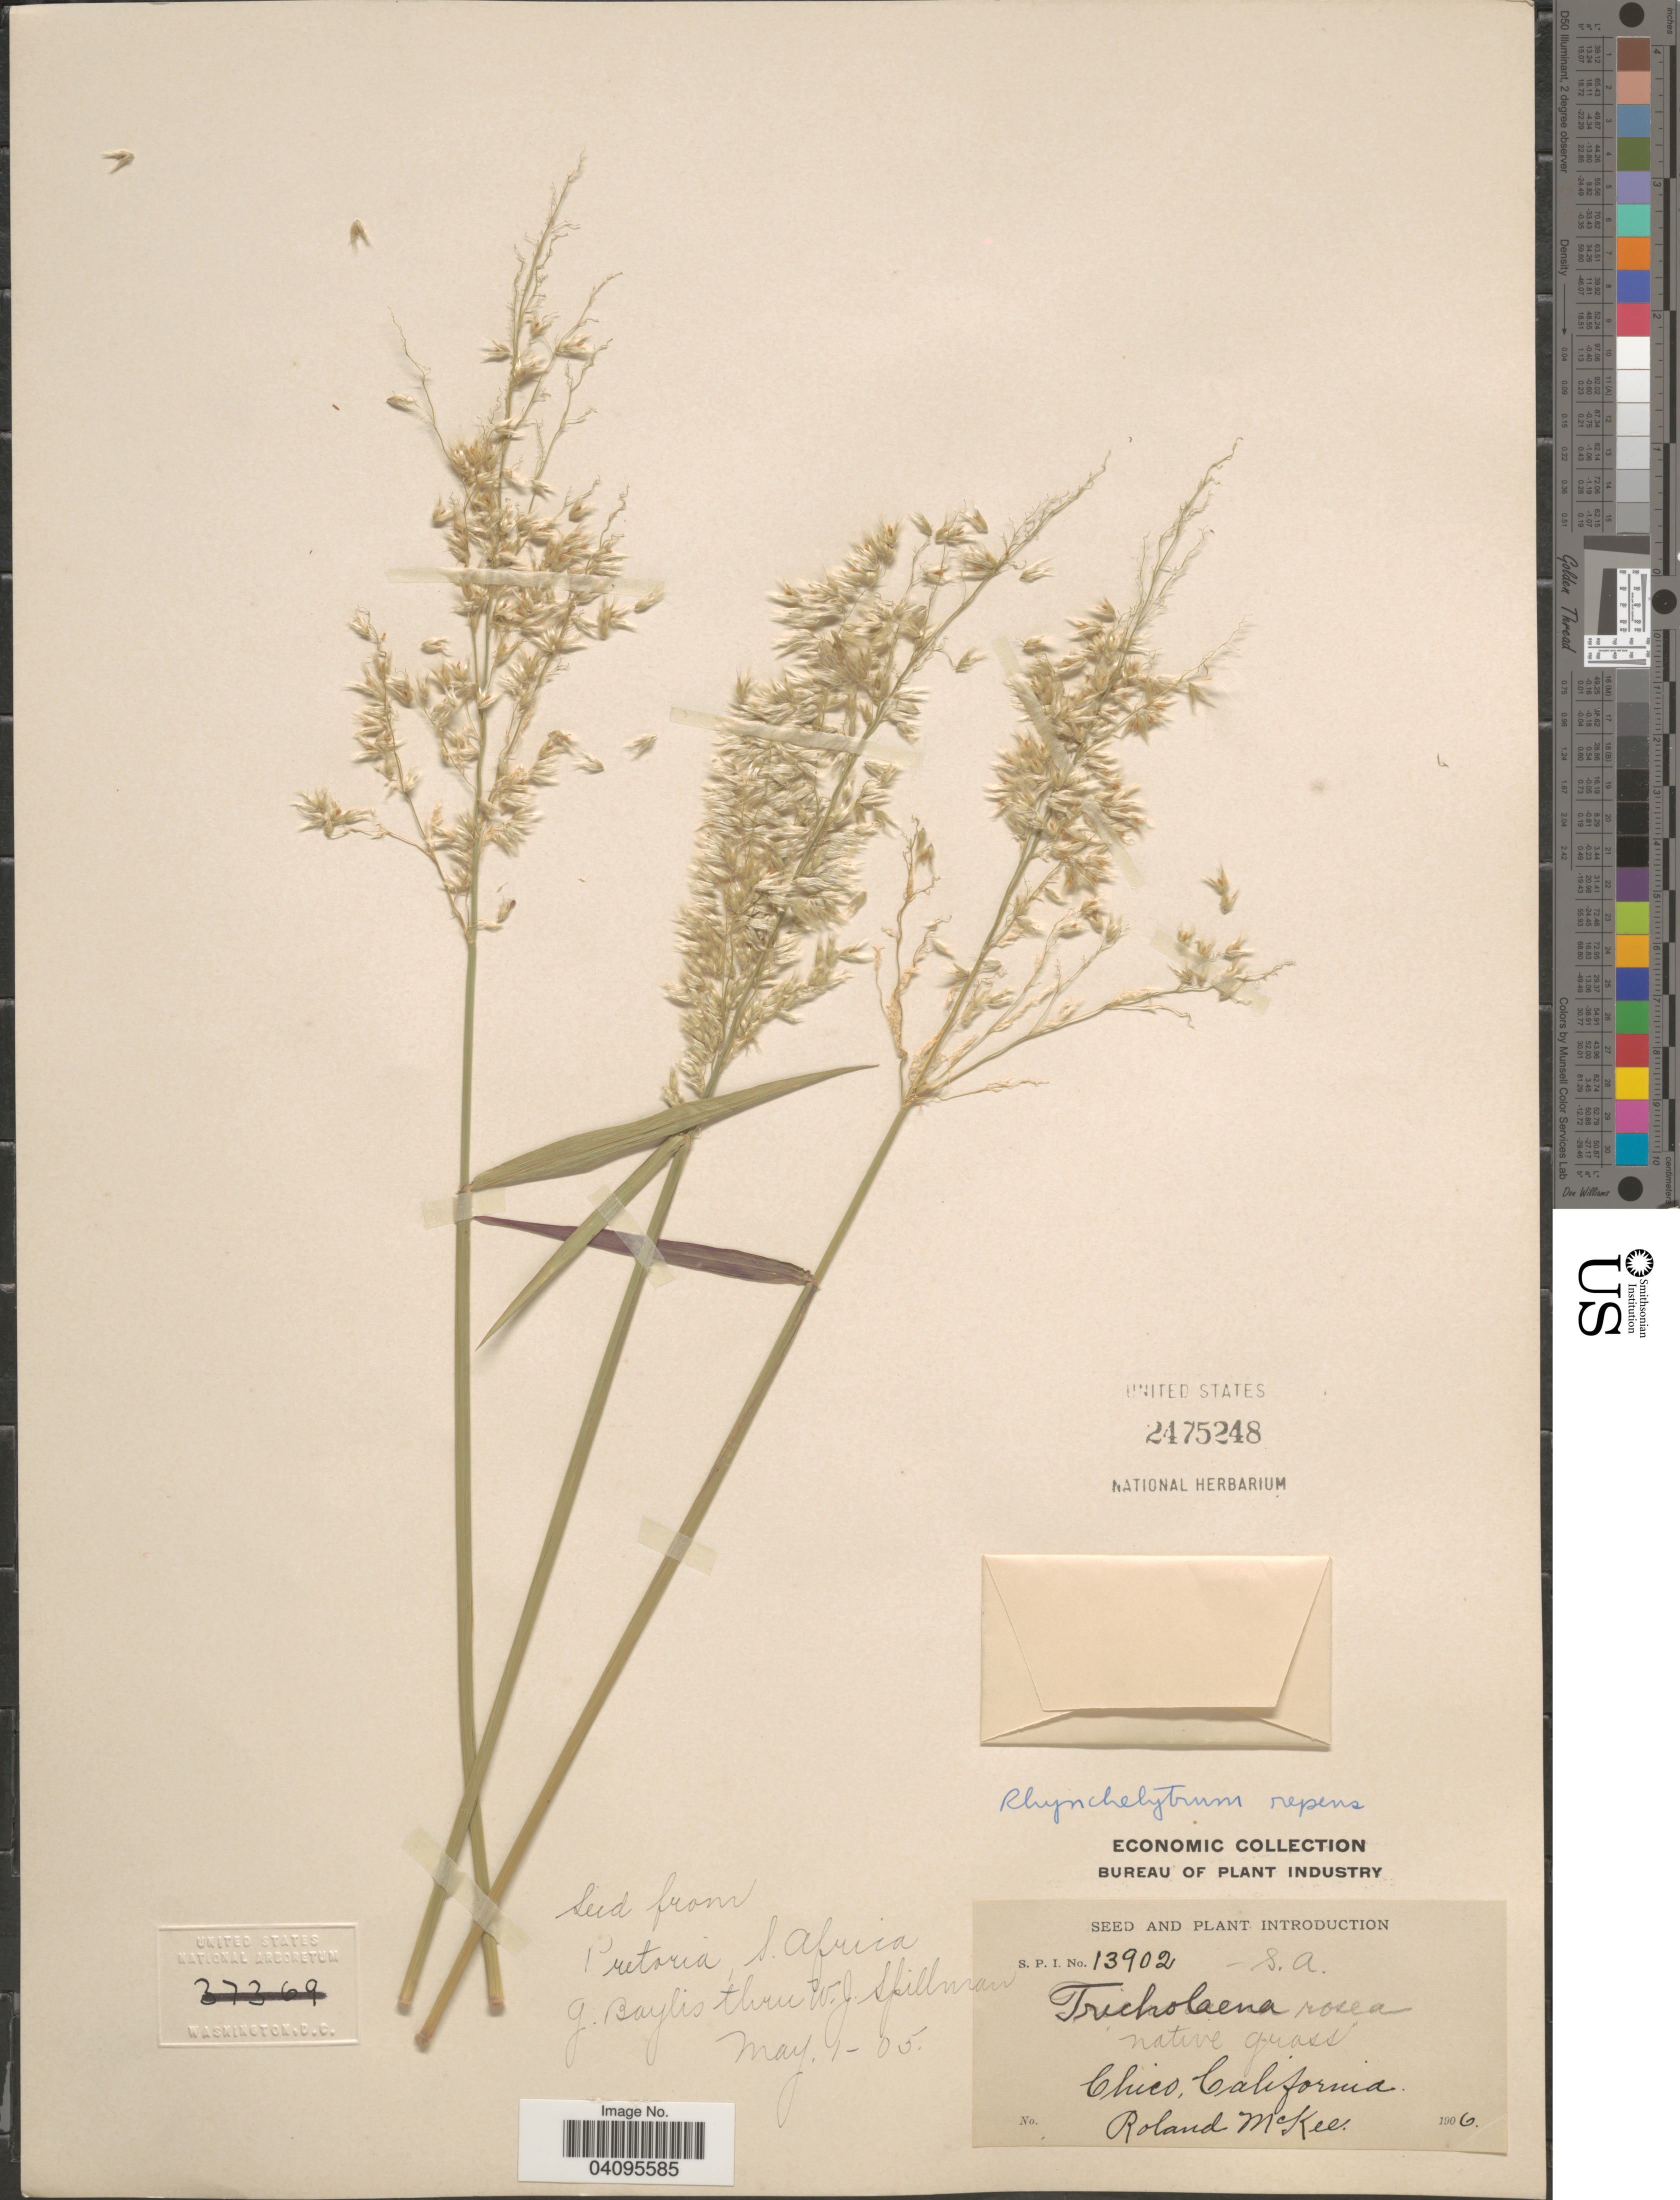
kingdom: Plantae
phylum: Tracheophyta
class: Liliopsida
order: Poales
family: Poaceae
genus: Melinis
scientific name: Melinis repens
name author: (Willd.) Zizka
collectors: R. Mckee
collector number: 13902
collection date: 1906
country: United States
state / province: California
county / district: Butte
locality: Chico.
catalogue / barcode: US 2475248